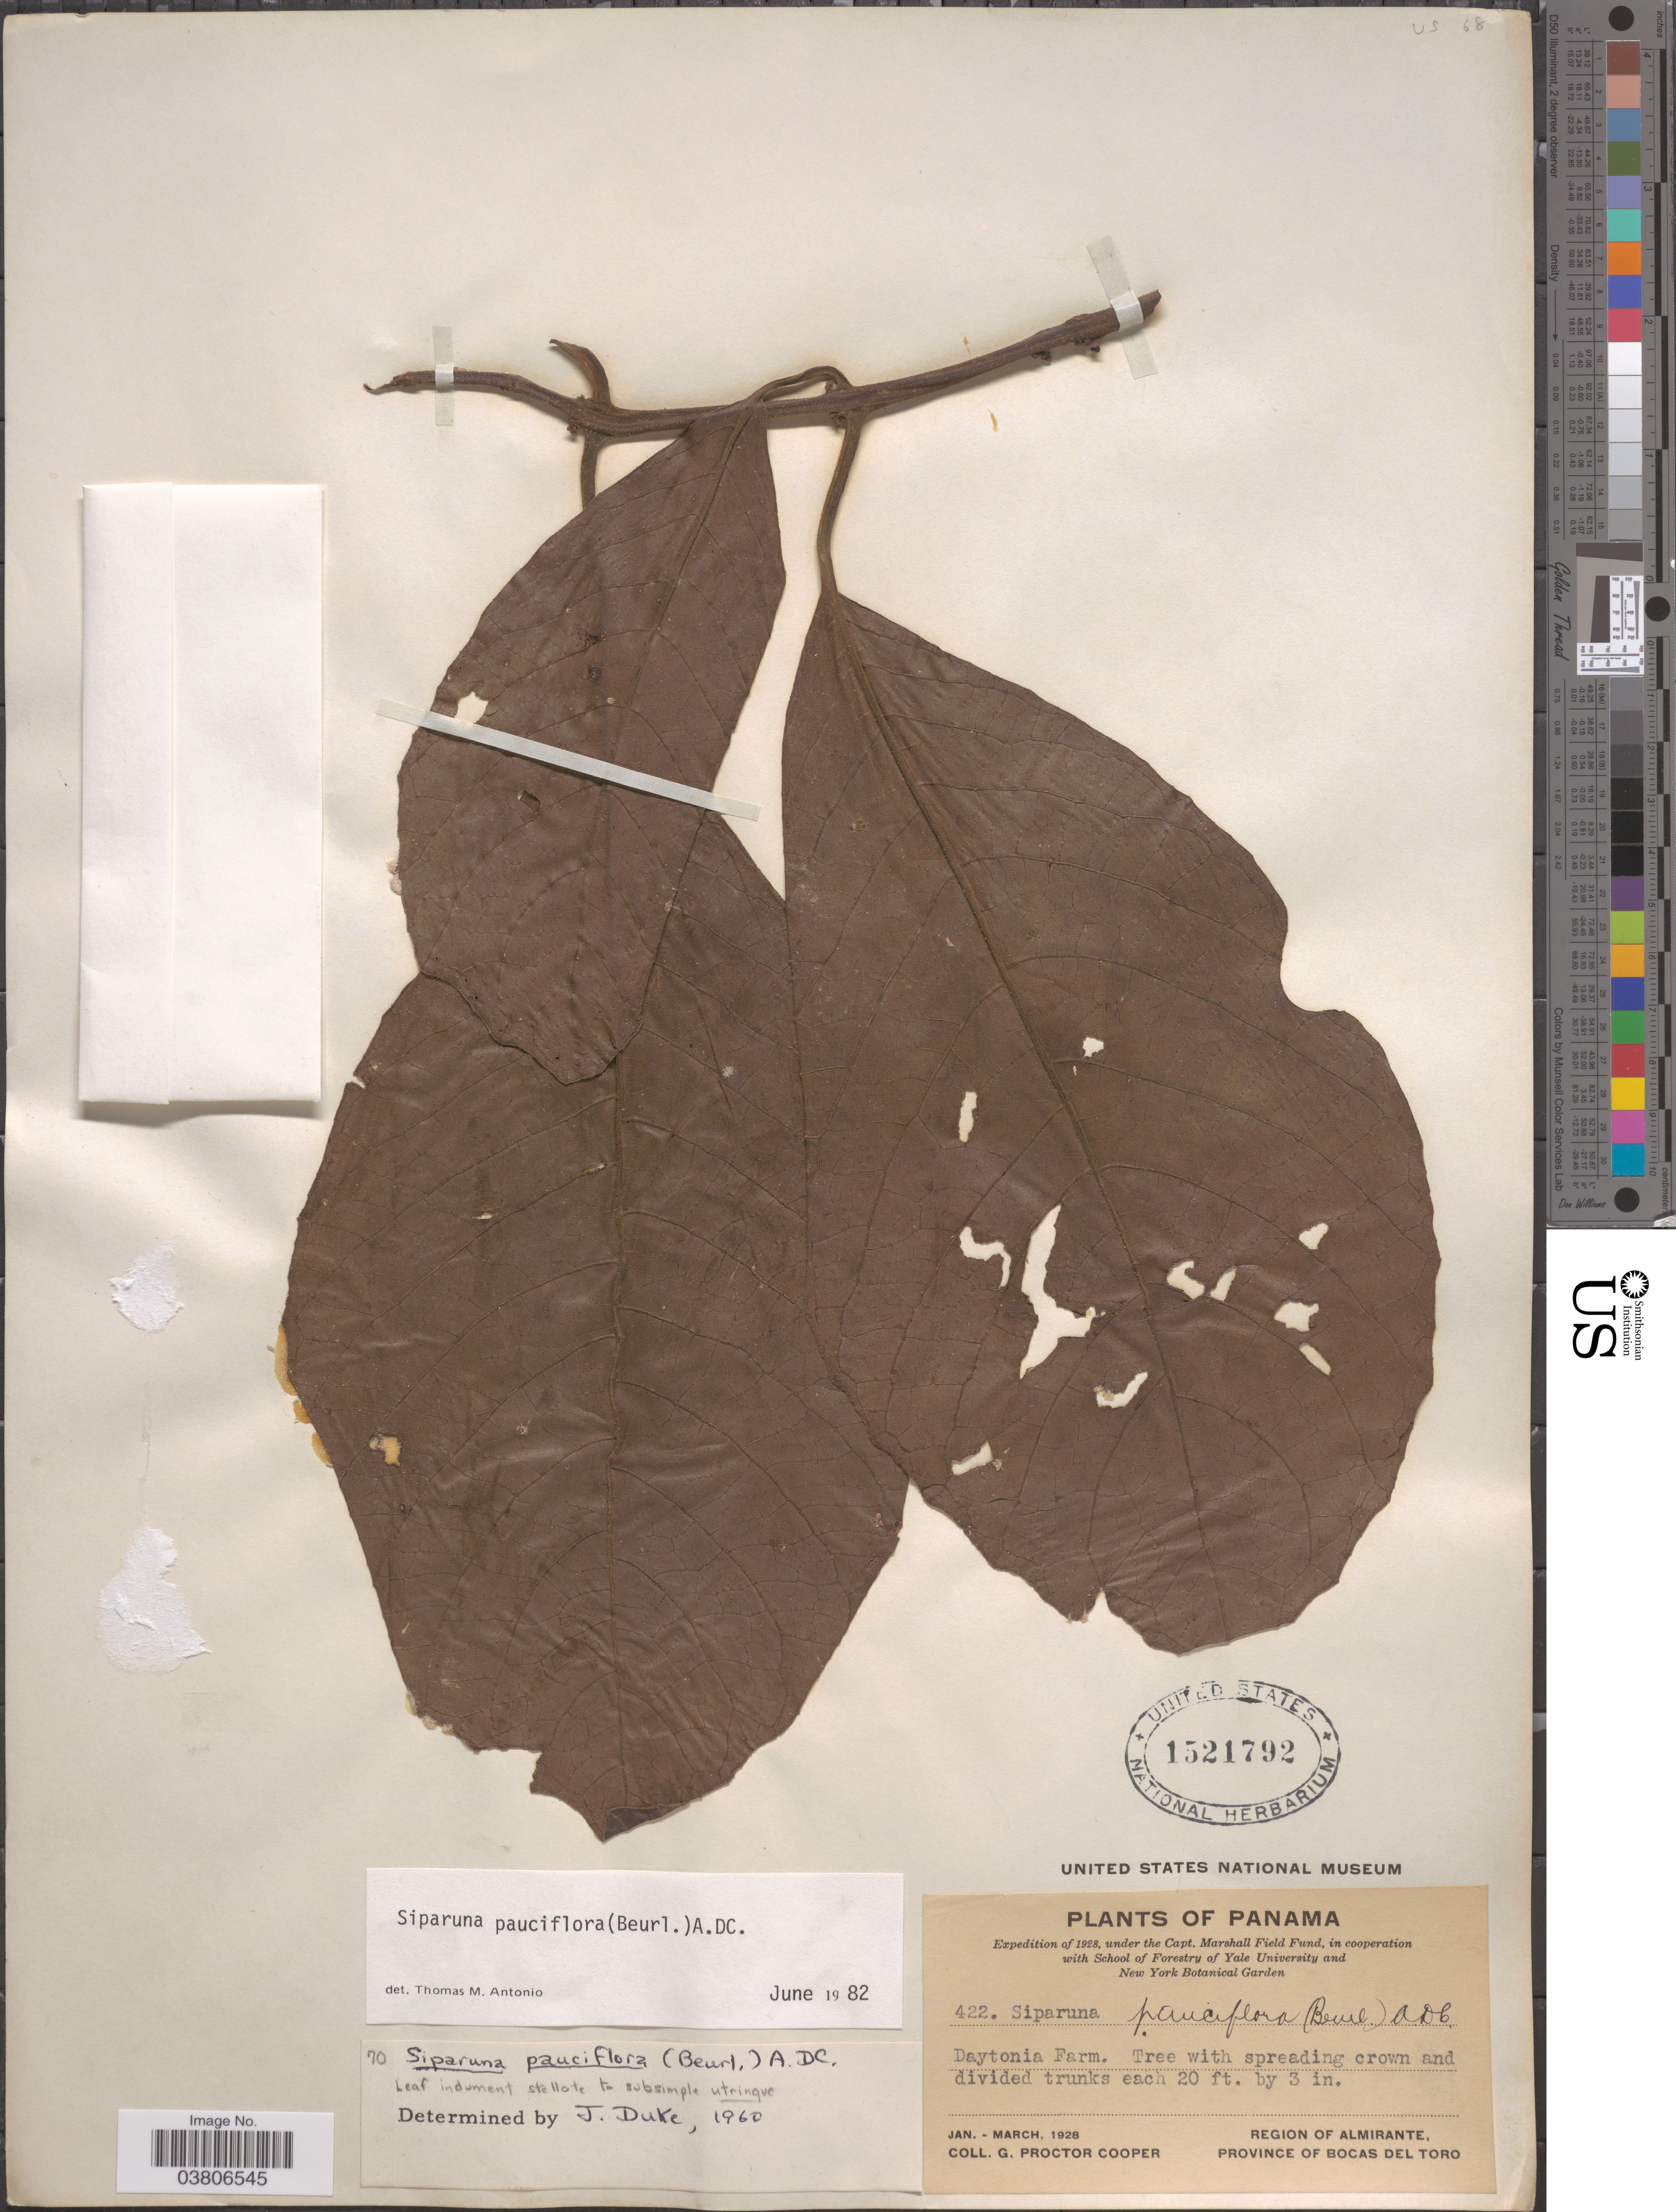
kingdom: Plantae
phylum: Tracheophyta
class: Magnoliopsida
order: Laurales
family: Siparunaceae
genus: Siparuna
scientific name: Siparuna pauciflora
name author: (Beurling) A. DC.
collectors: G. Cooper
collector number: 422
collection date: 1928-01/1928-03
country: Panama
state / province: Bocas del Toro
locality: Daytonia Farm. Region of Almirante.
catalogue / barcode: US 1521792